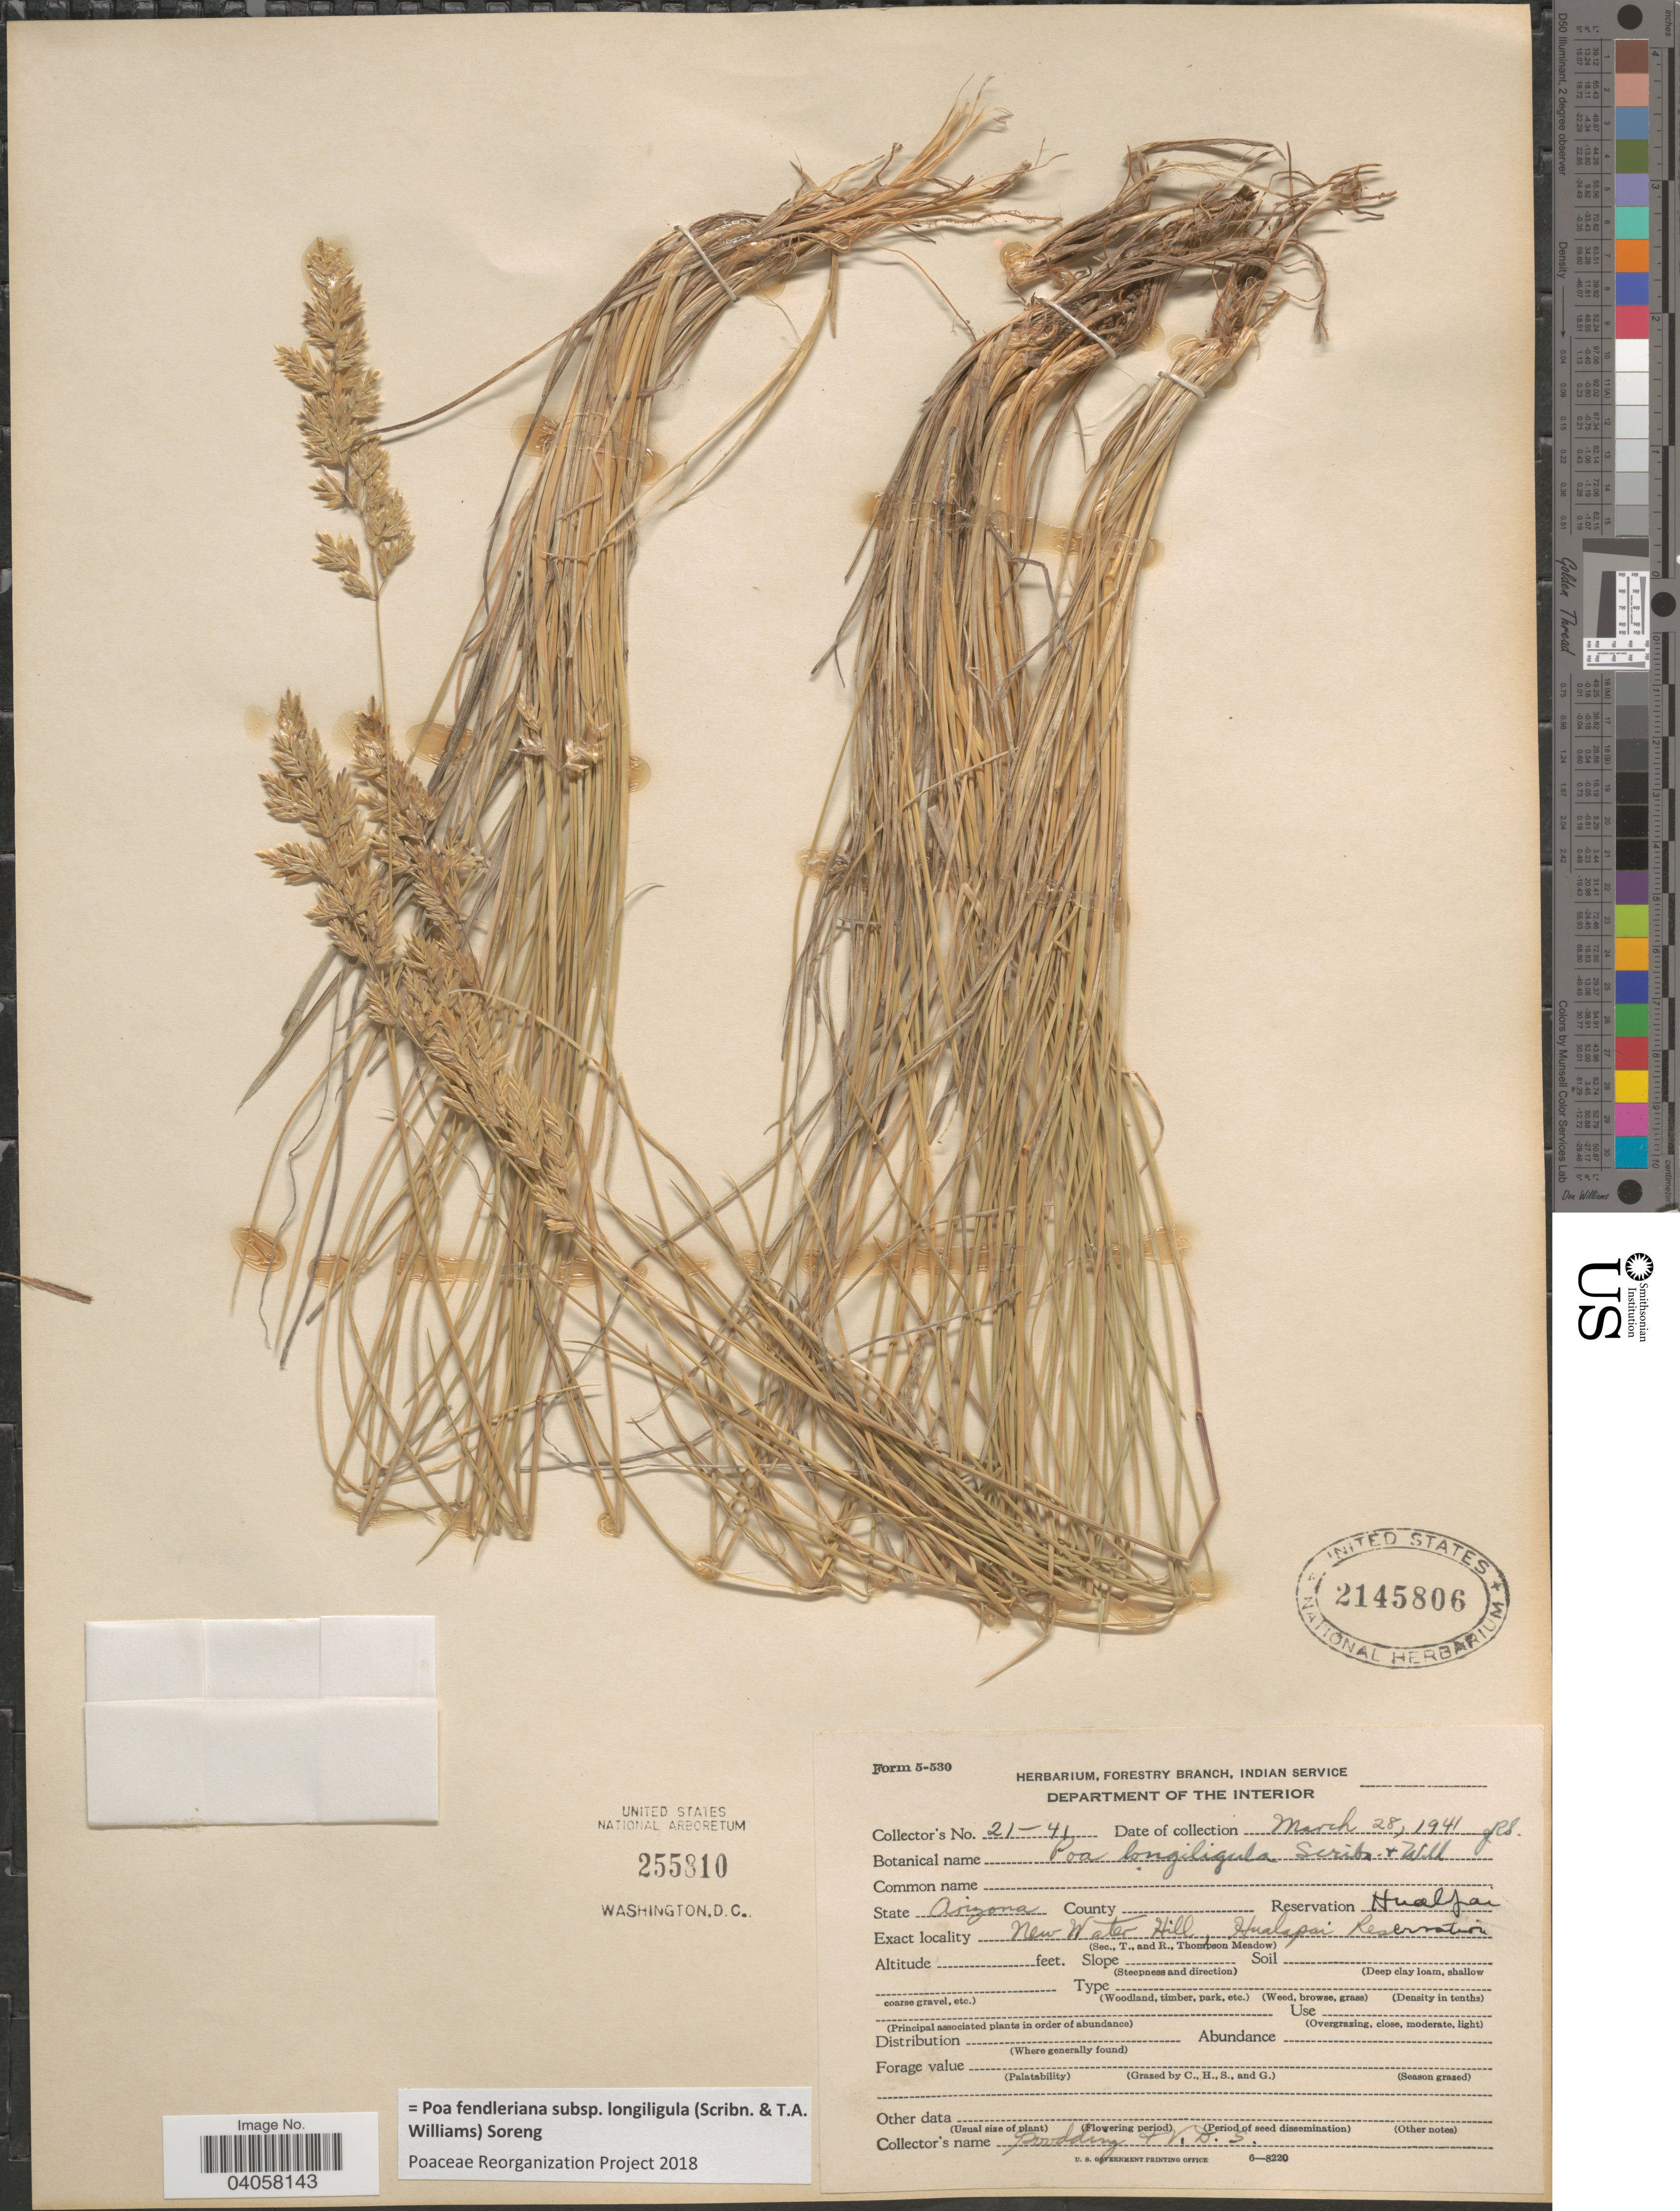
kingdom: Plantae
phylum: Tracheophyta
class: Liliopsida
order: Poales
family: Poaceae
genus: Poa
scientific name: Poa fendleriana subsp. longiligula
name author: (Scribn. & T.A. Williams) Soreng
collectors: Goodding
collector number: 21-41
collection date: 1941-03-28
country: United States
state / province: Arizona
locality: Reservation Hualpai. New Water Hill, Hualapai Reservation.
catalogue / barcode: US 2145806